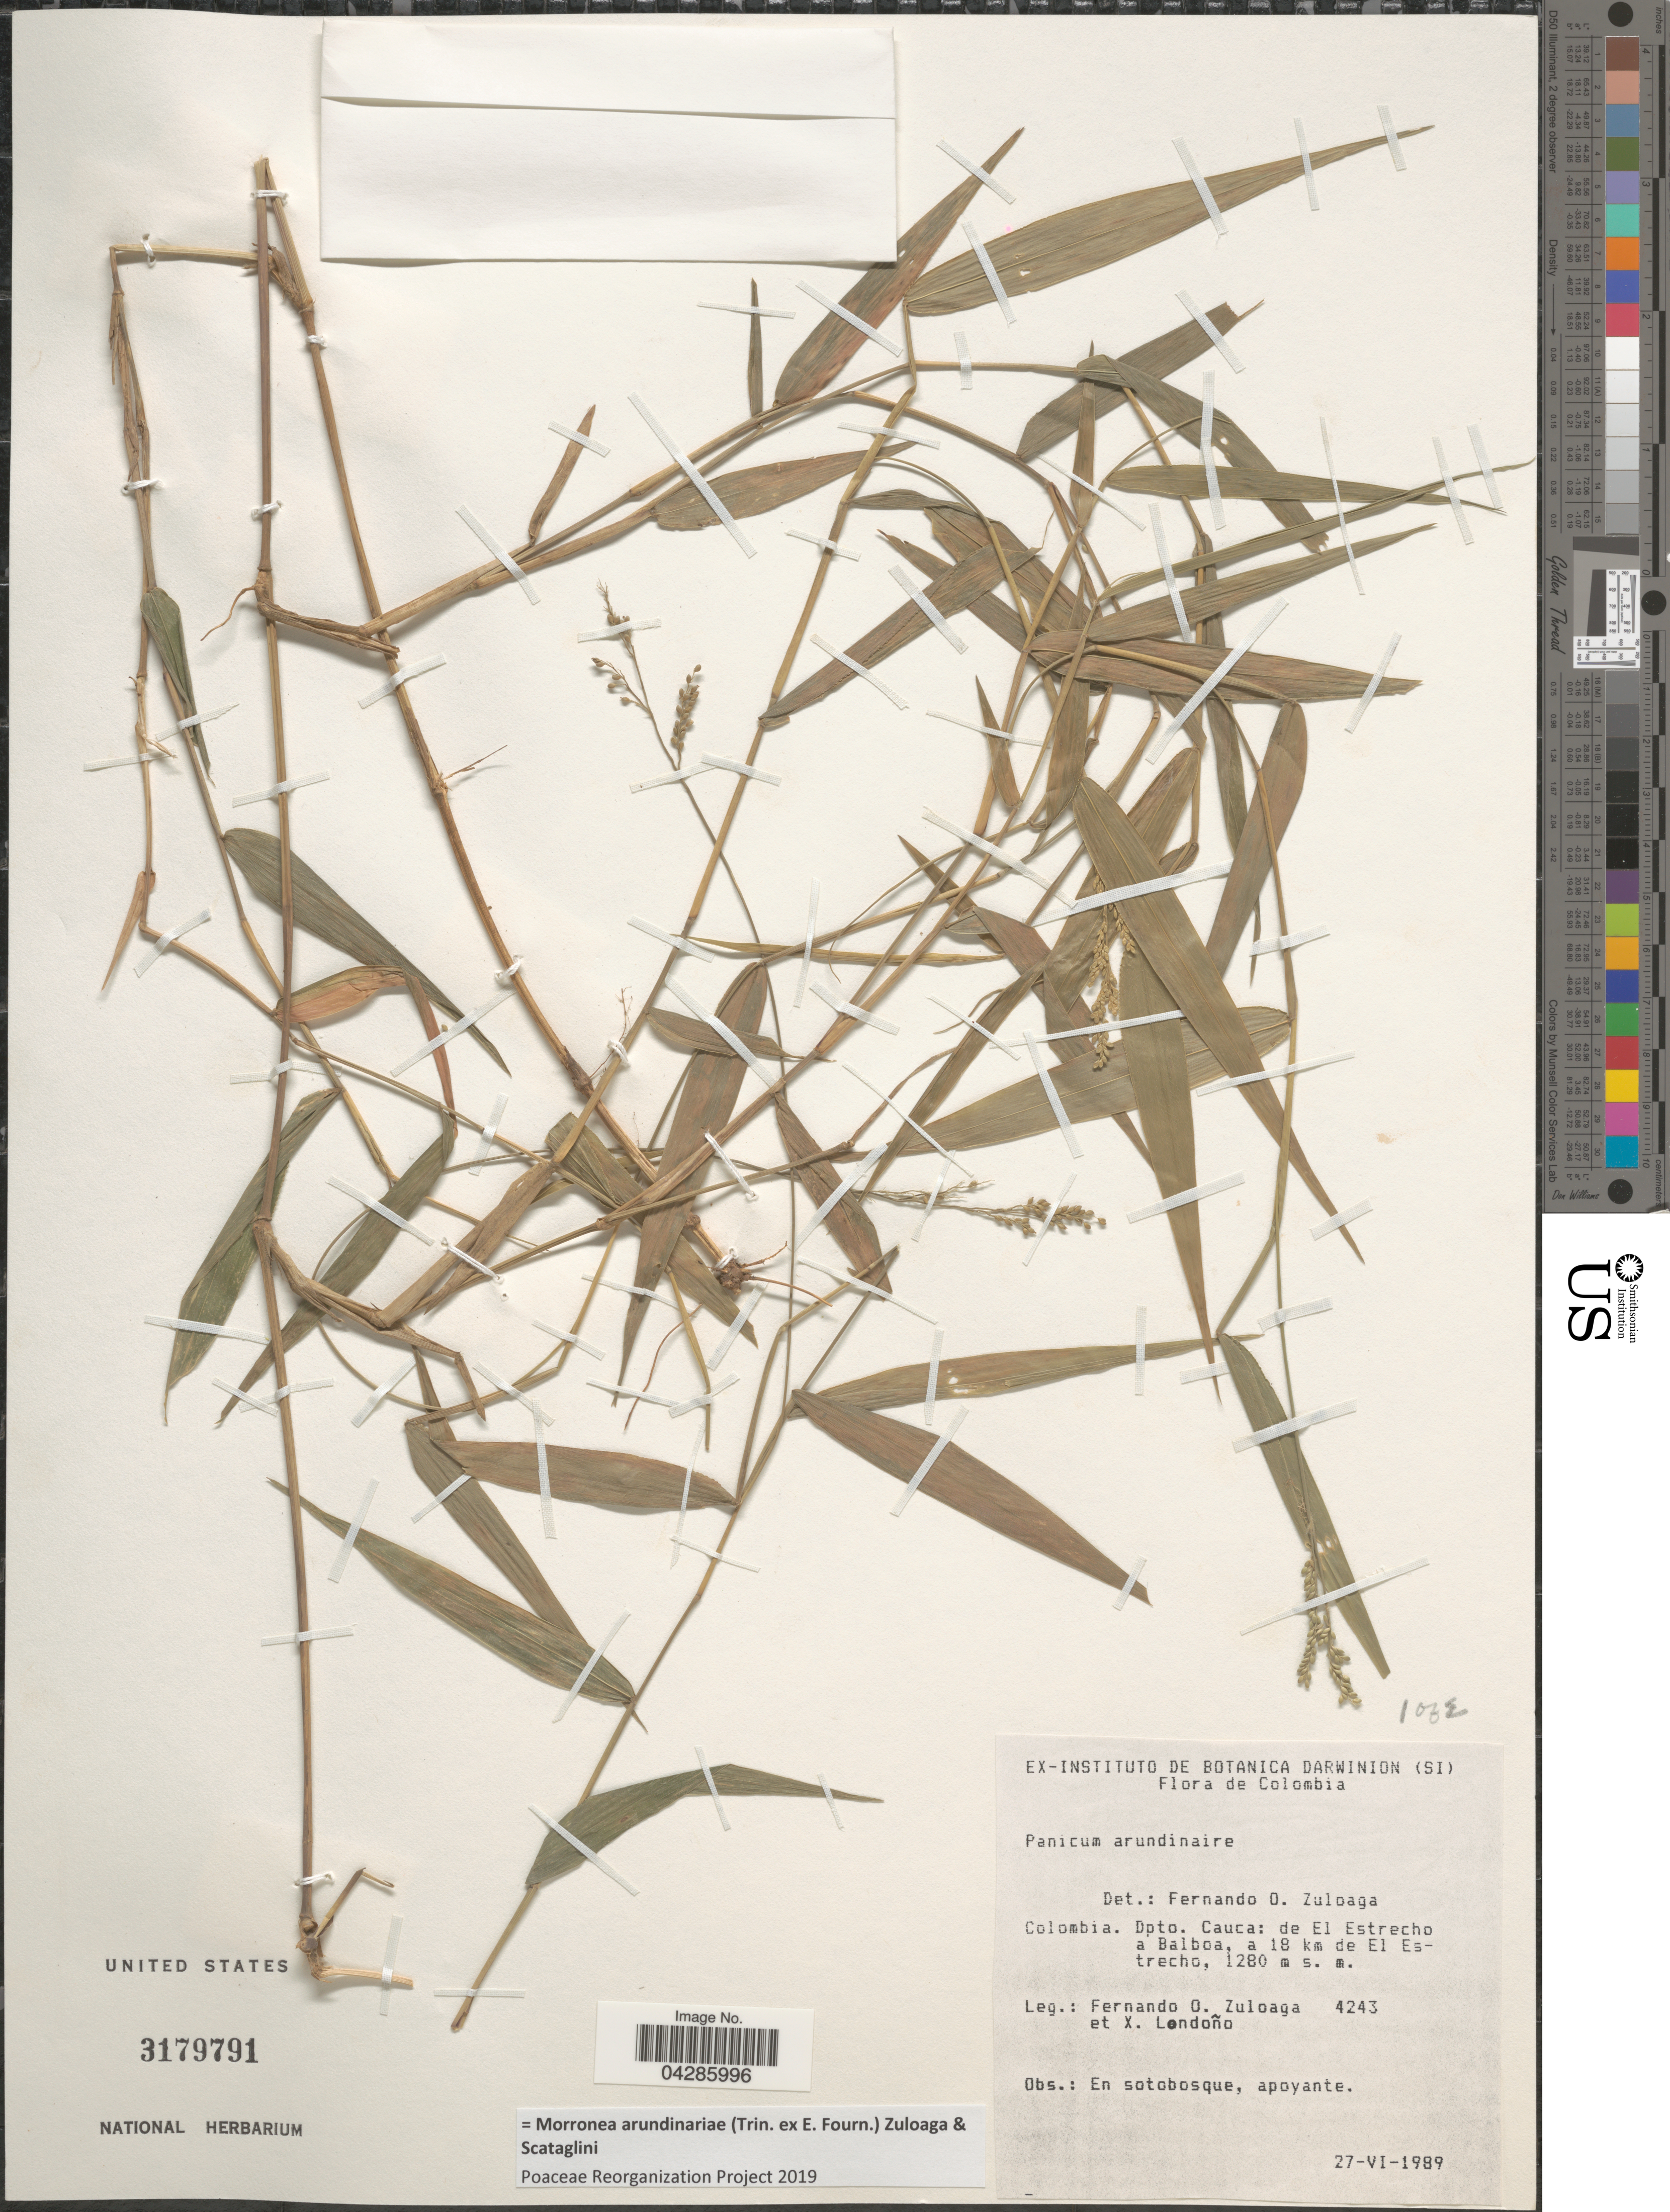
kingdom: Plantae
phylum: Tracheophyta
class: Liliopsida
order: Poales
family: Poaceae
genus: Morronea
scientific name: Morronea arundinariae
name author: (Trin. ex E. Fourn.) Zuloaga & Scataglini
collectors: F. O. Zuloaga & X. Londoño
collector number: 4243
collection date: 1989-06-27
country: Colombia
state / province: Cauca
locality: Dpto. Cauca: de El Estrecho a Balboa, a 18 km de El Estrecho.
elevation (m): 1280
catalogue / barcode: US 3179791